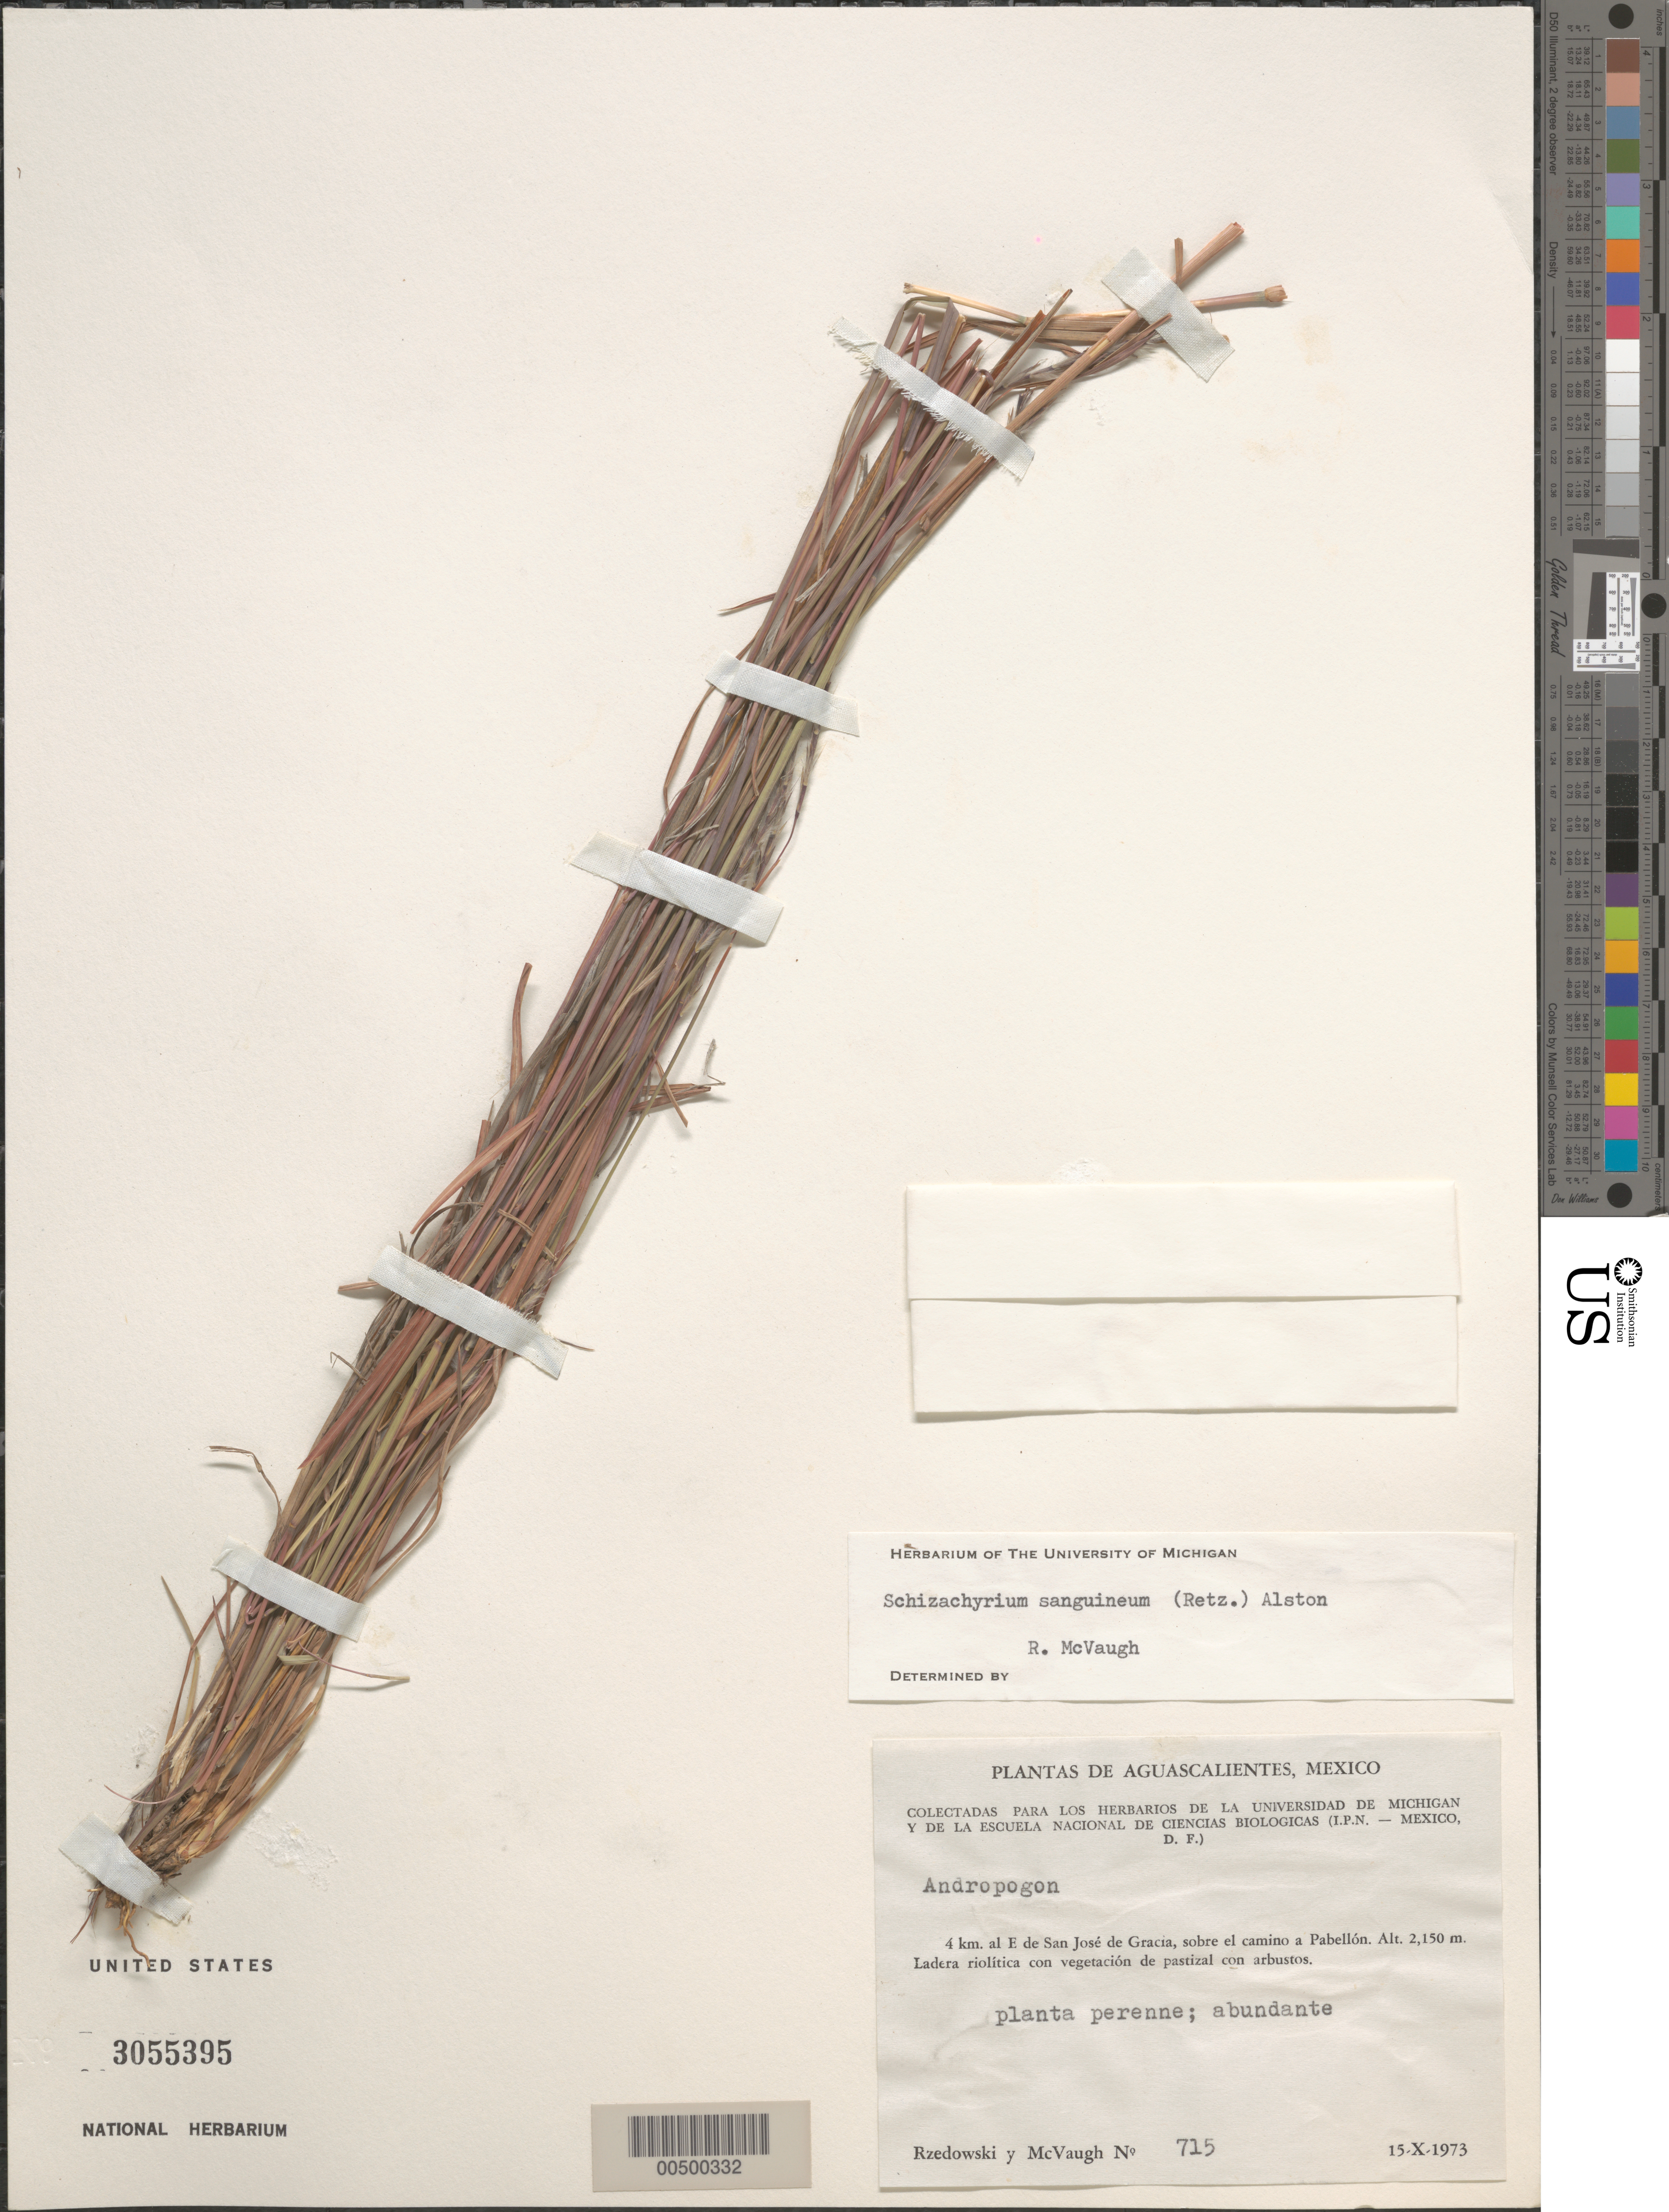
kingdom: Plantae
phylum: Tracheophyta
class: Liliopsida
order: Poales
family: Poaceae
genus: Schizachyrium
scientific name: Schizachyrium sanguineum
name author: (Retz.) Alston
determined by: McVaugh, R.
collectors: J. Rzedowski & R. McVaugh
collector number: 715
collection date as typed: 15 Oct 1973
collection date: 1973-10-15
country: Mexico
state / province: Aguascalientes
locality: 4 km E of San José de Gracia, along the rd to Pabellón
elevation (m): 2150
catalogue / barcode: US 3055395